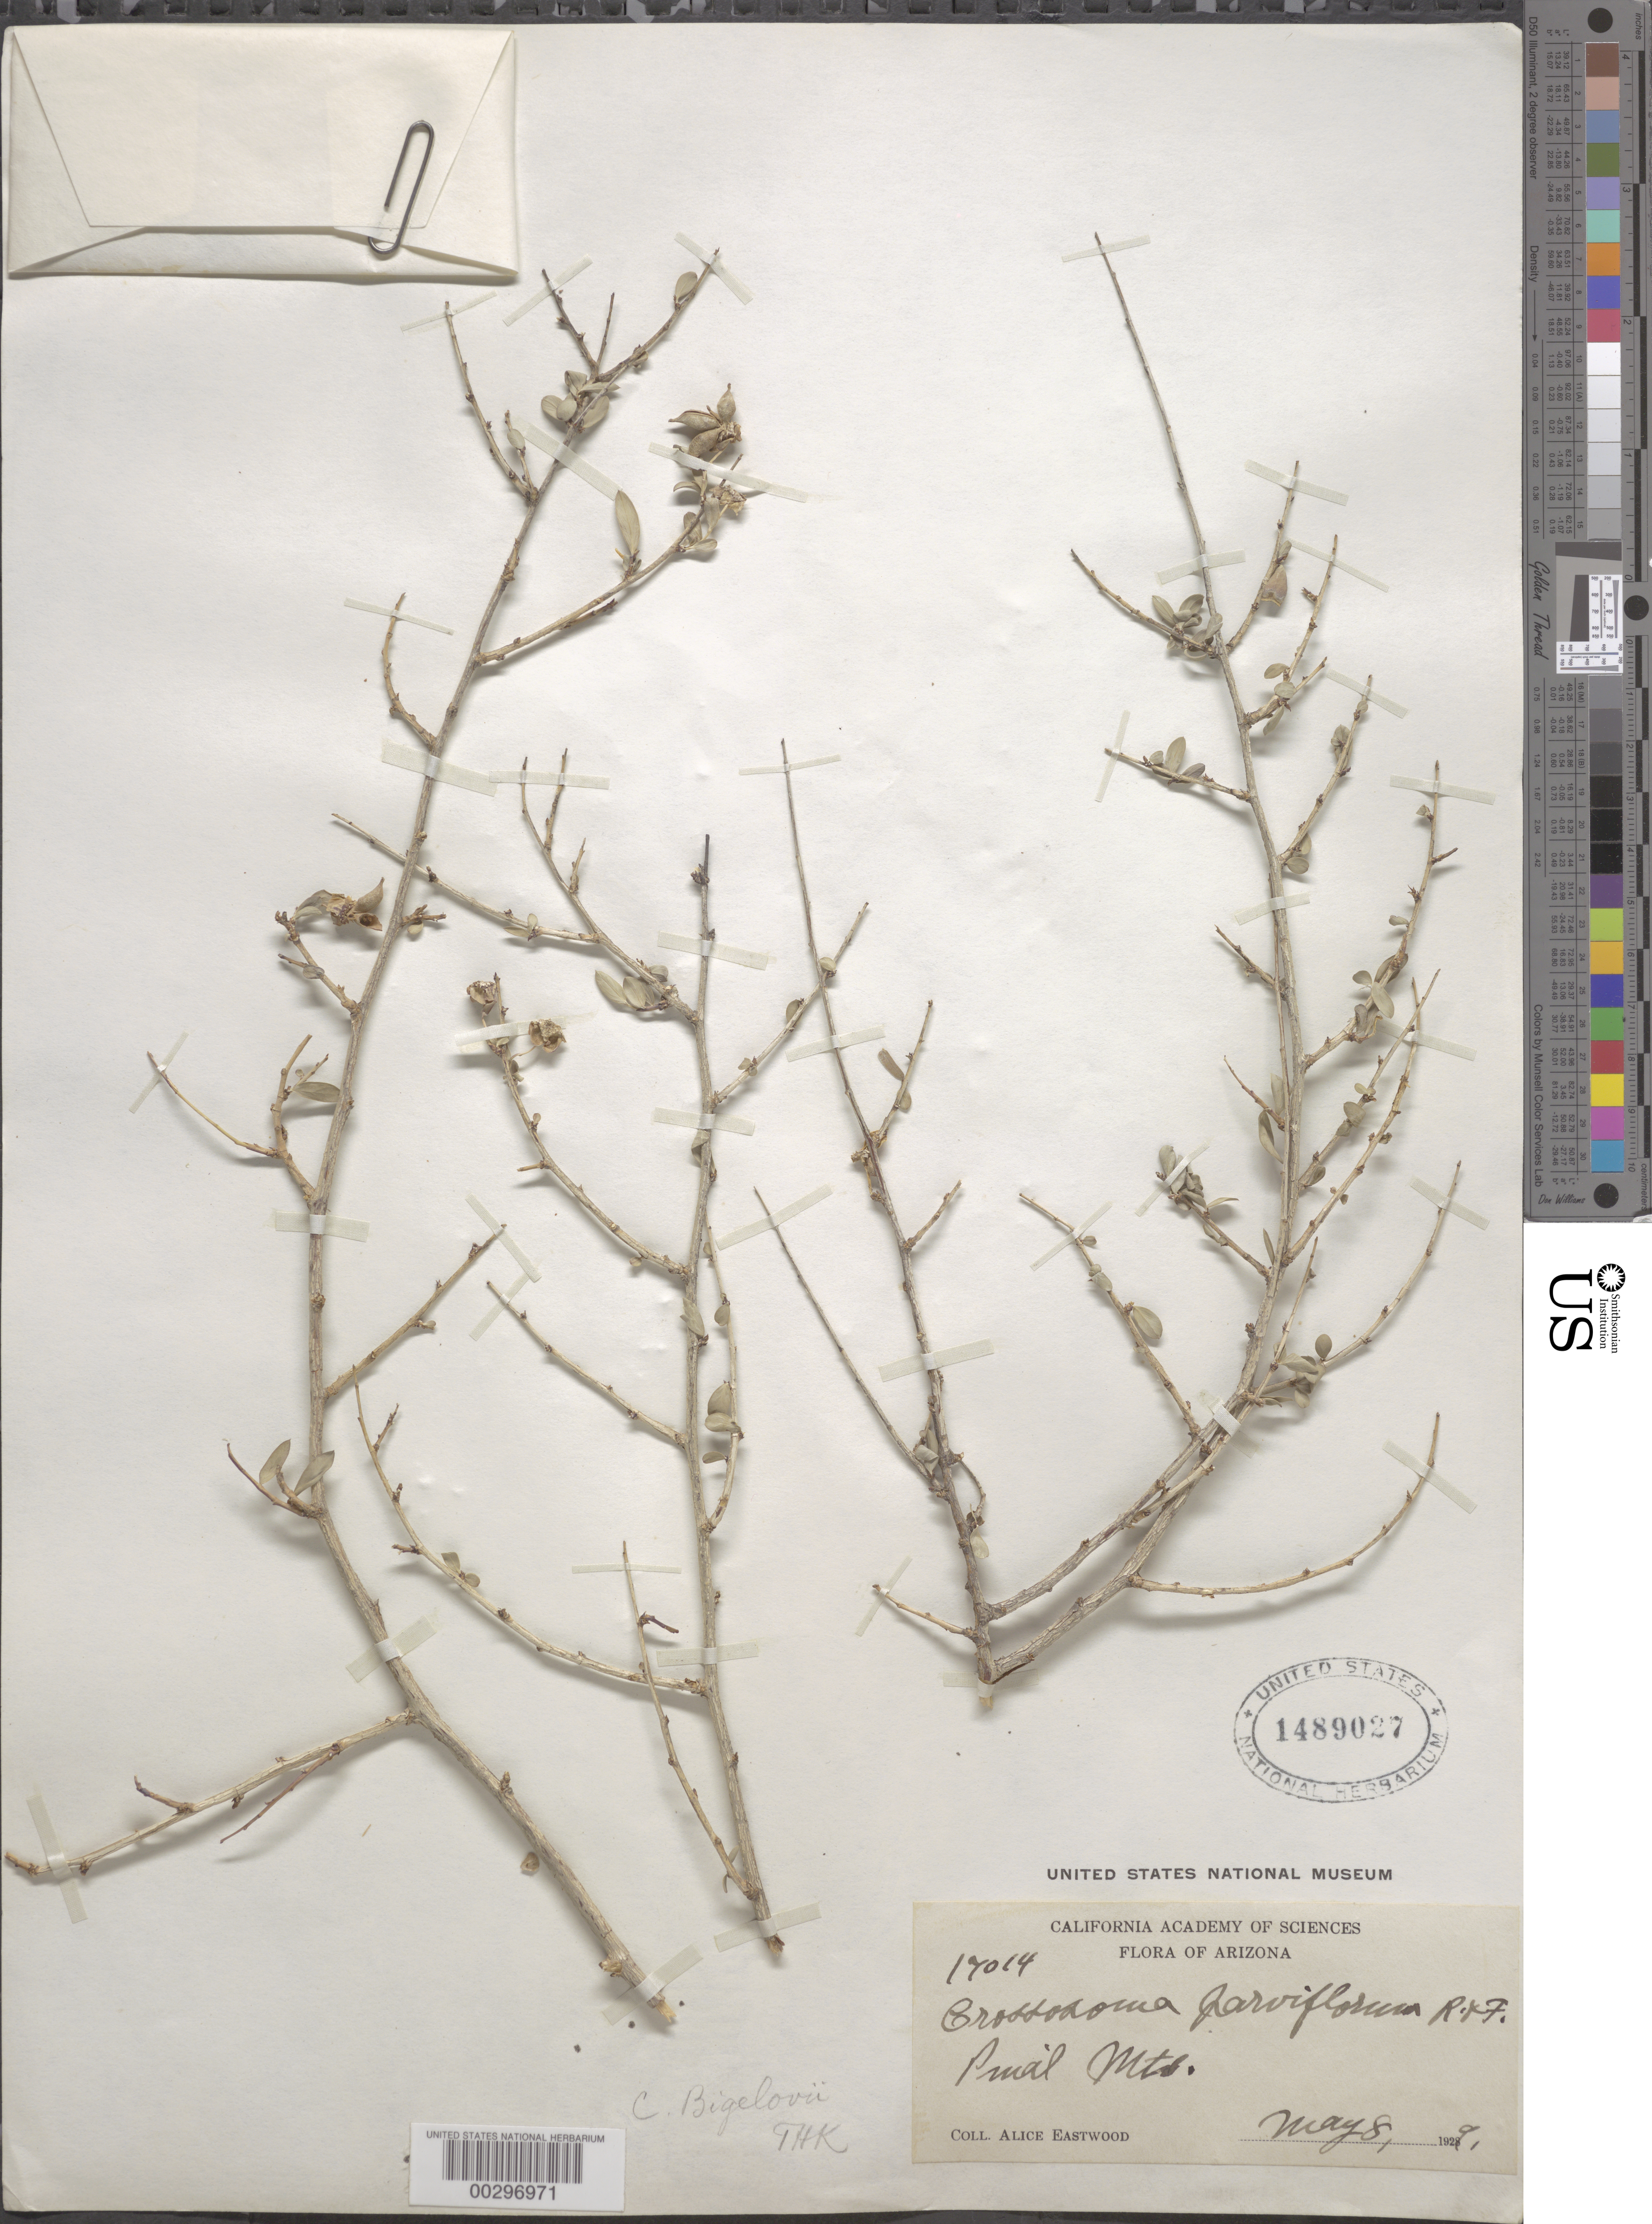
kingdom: Plantae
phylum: Tracheophyta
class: Magnoliopsida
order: Crossosomatales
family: Crossosomataceae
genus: Crossosoma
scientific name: Crossosoma bigelovii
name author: S. Watson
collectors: A. Eastwood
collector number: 14014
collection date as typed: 08 May 1891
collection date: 1891-05-08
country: United States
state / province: Arizona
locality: Pinal mts.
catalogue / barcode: US 1489027